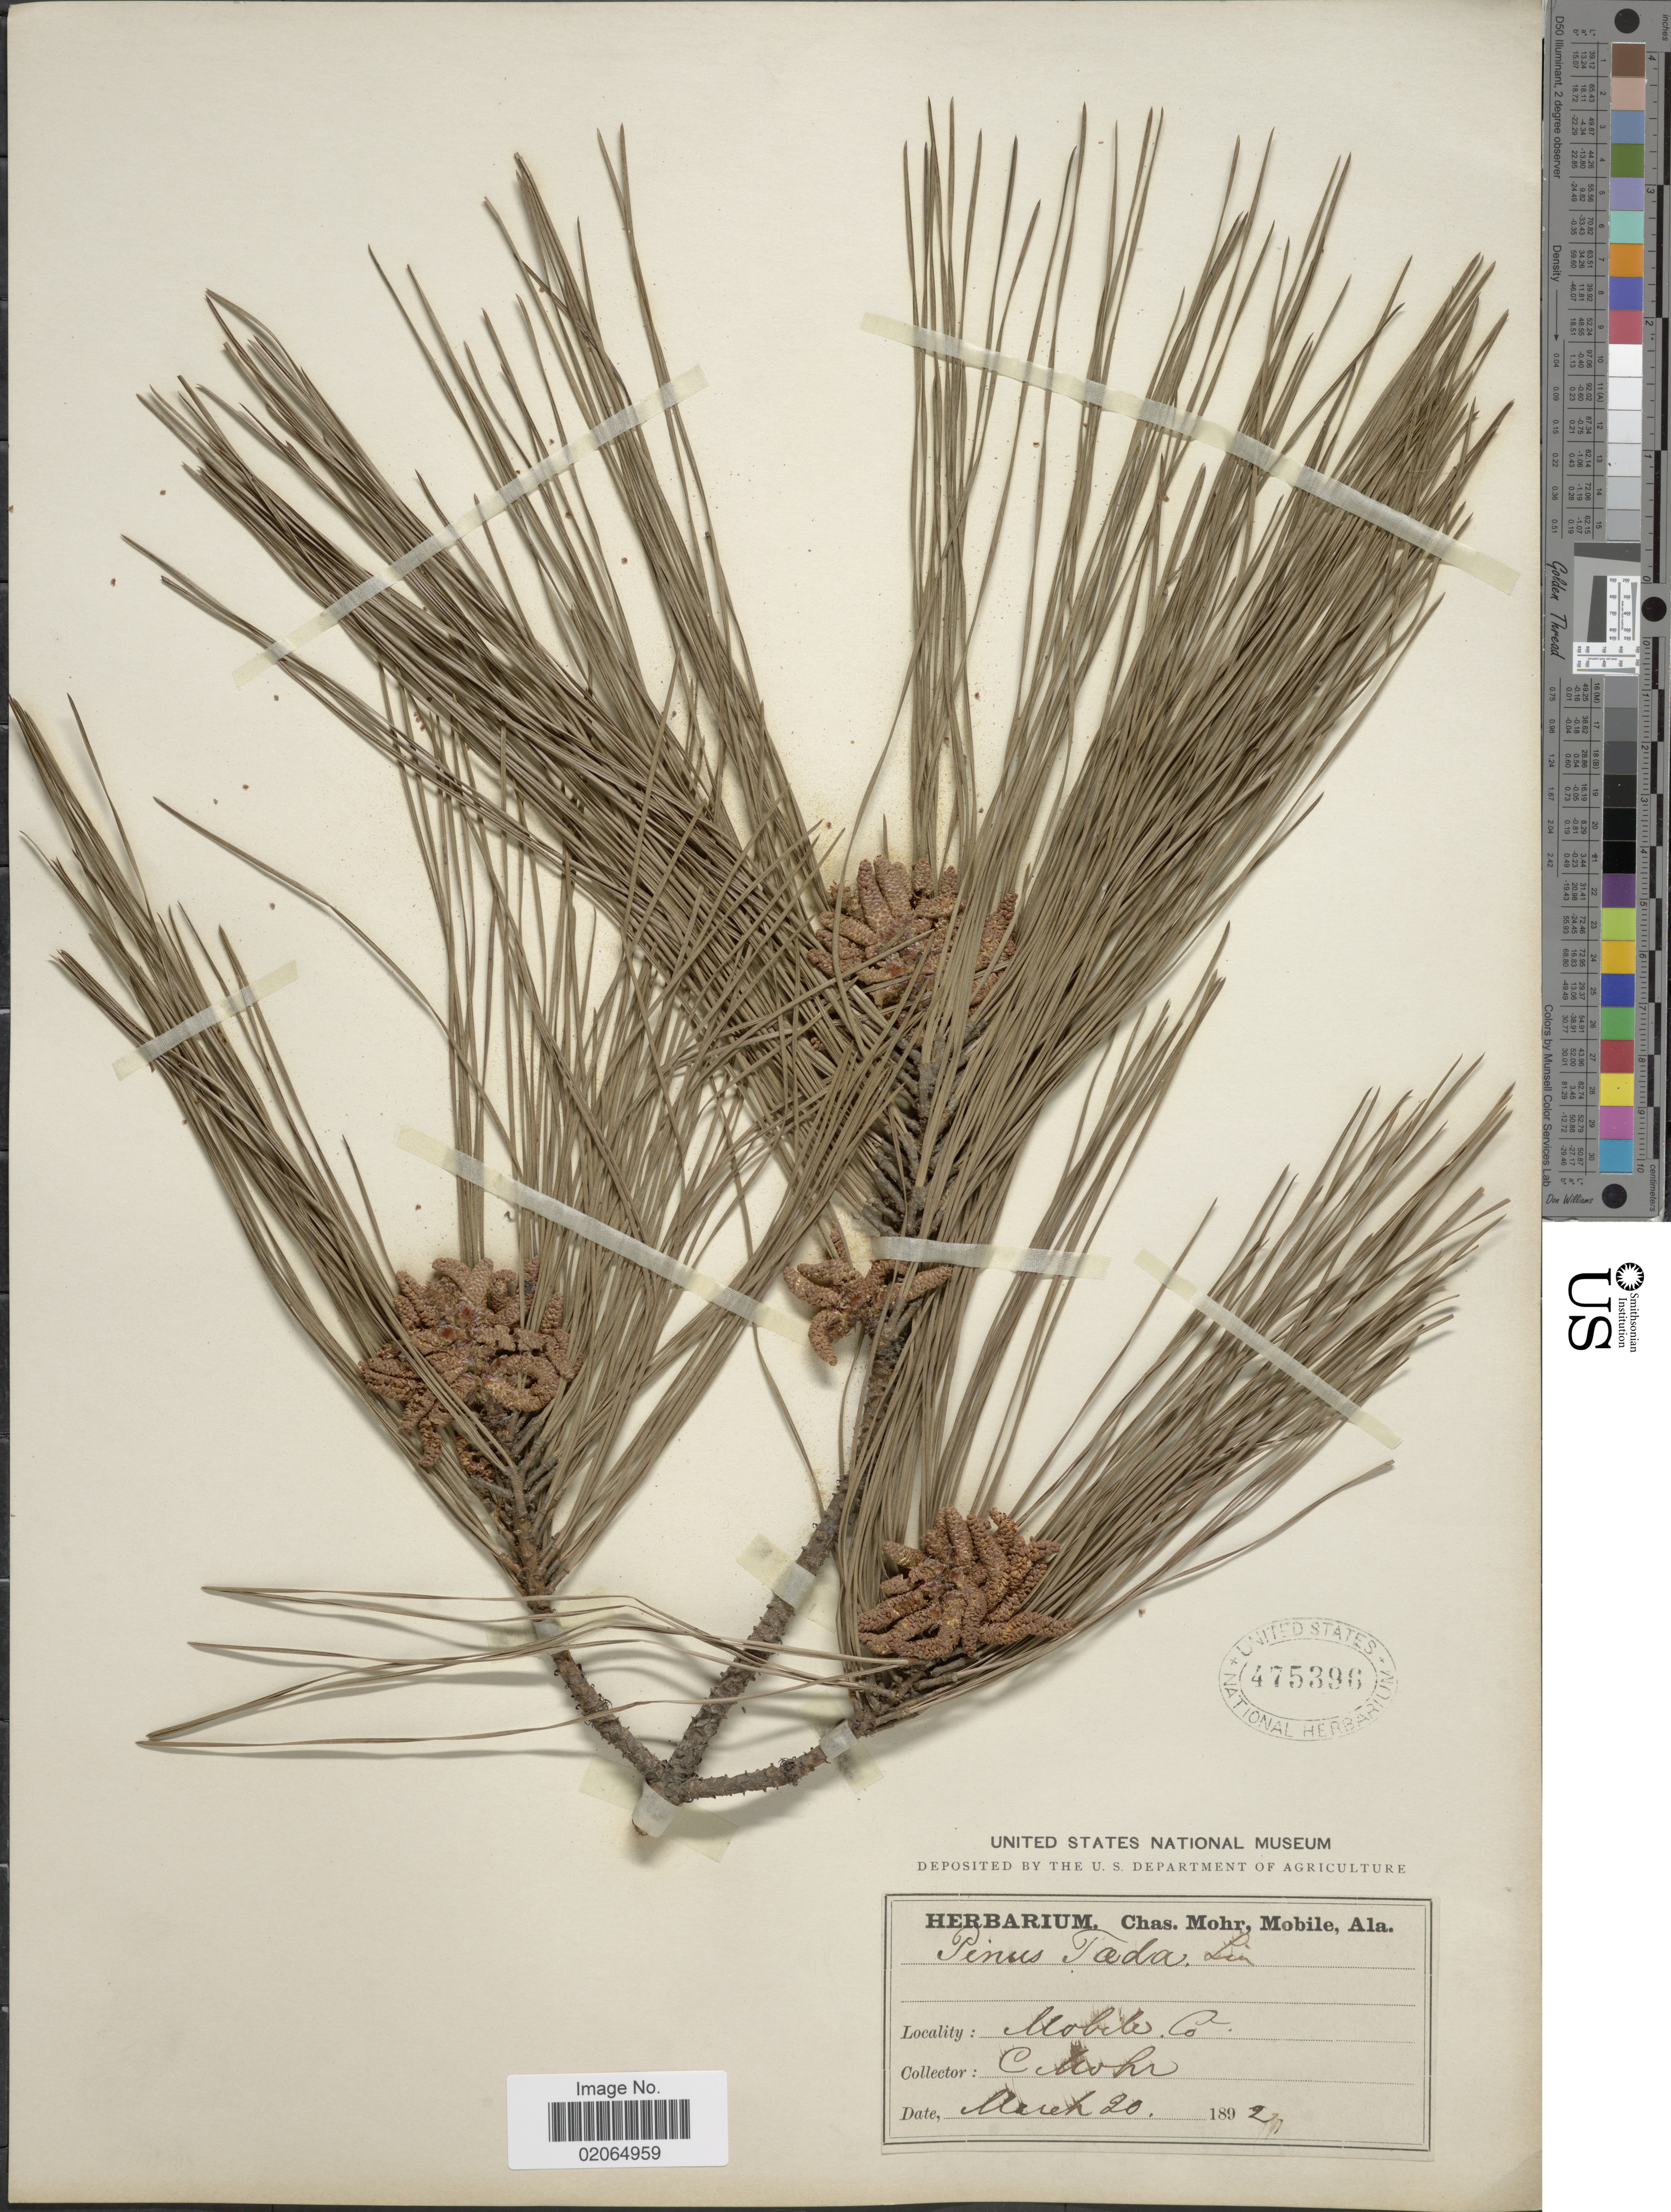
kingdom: Plantae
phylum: Tracheophyta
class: Pinopsida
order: Pinales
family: Pinaceae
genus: Pinus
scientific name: Pinus taeda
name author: L.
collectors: C. T. Mohr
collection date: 1892-03-20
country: United States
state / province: Alabama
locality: Mobile Co.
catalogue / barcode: US 475396